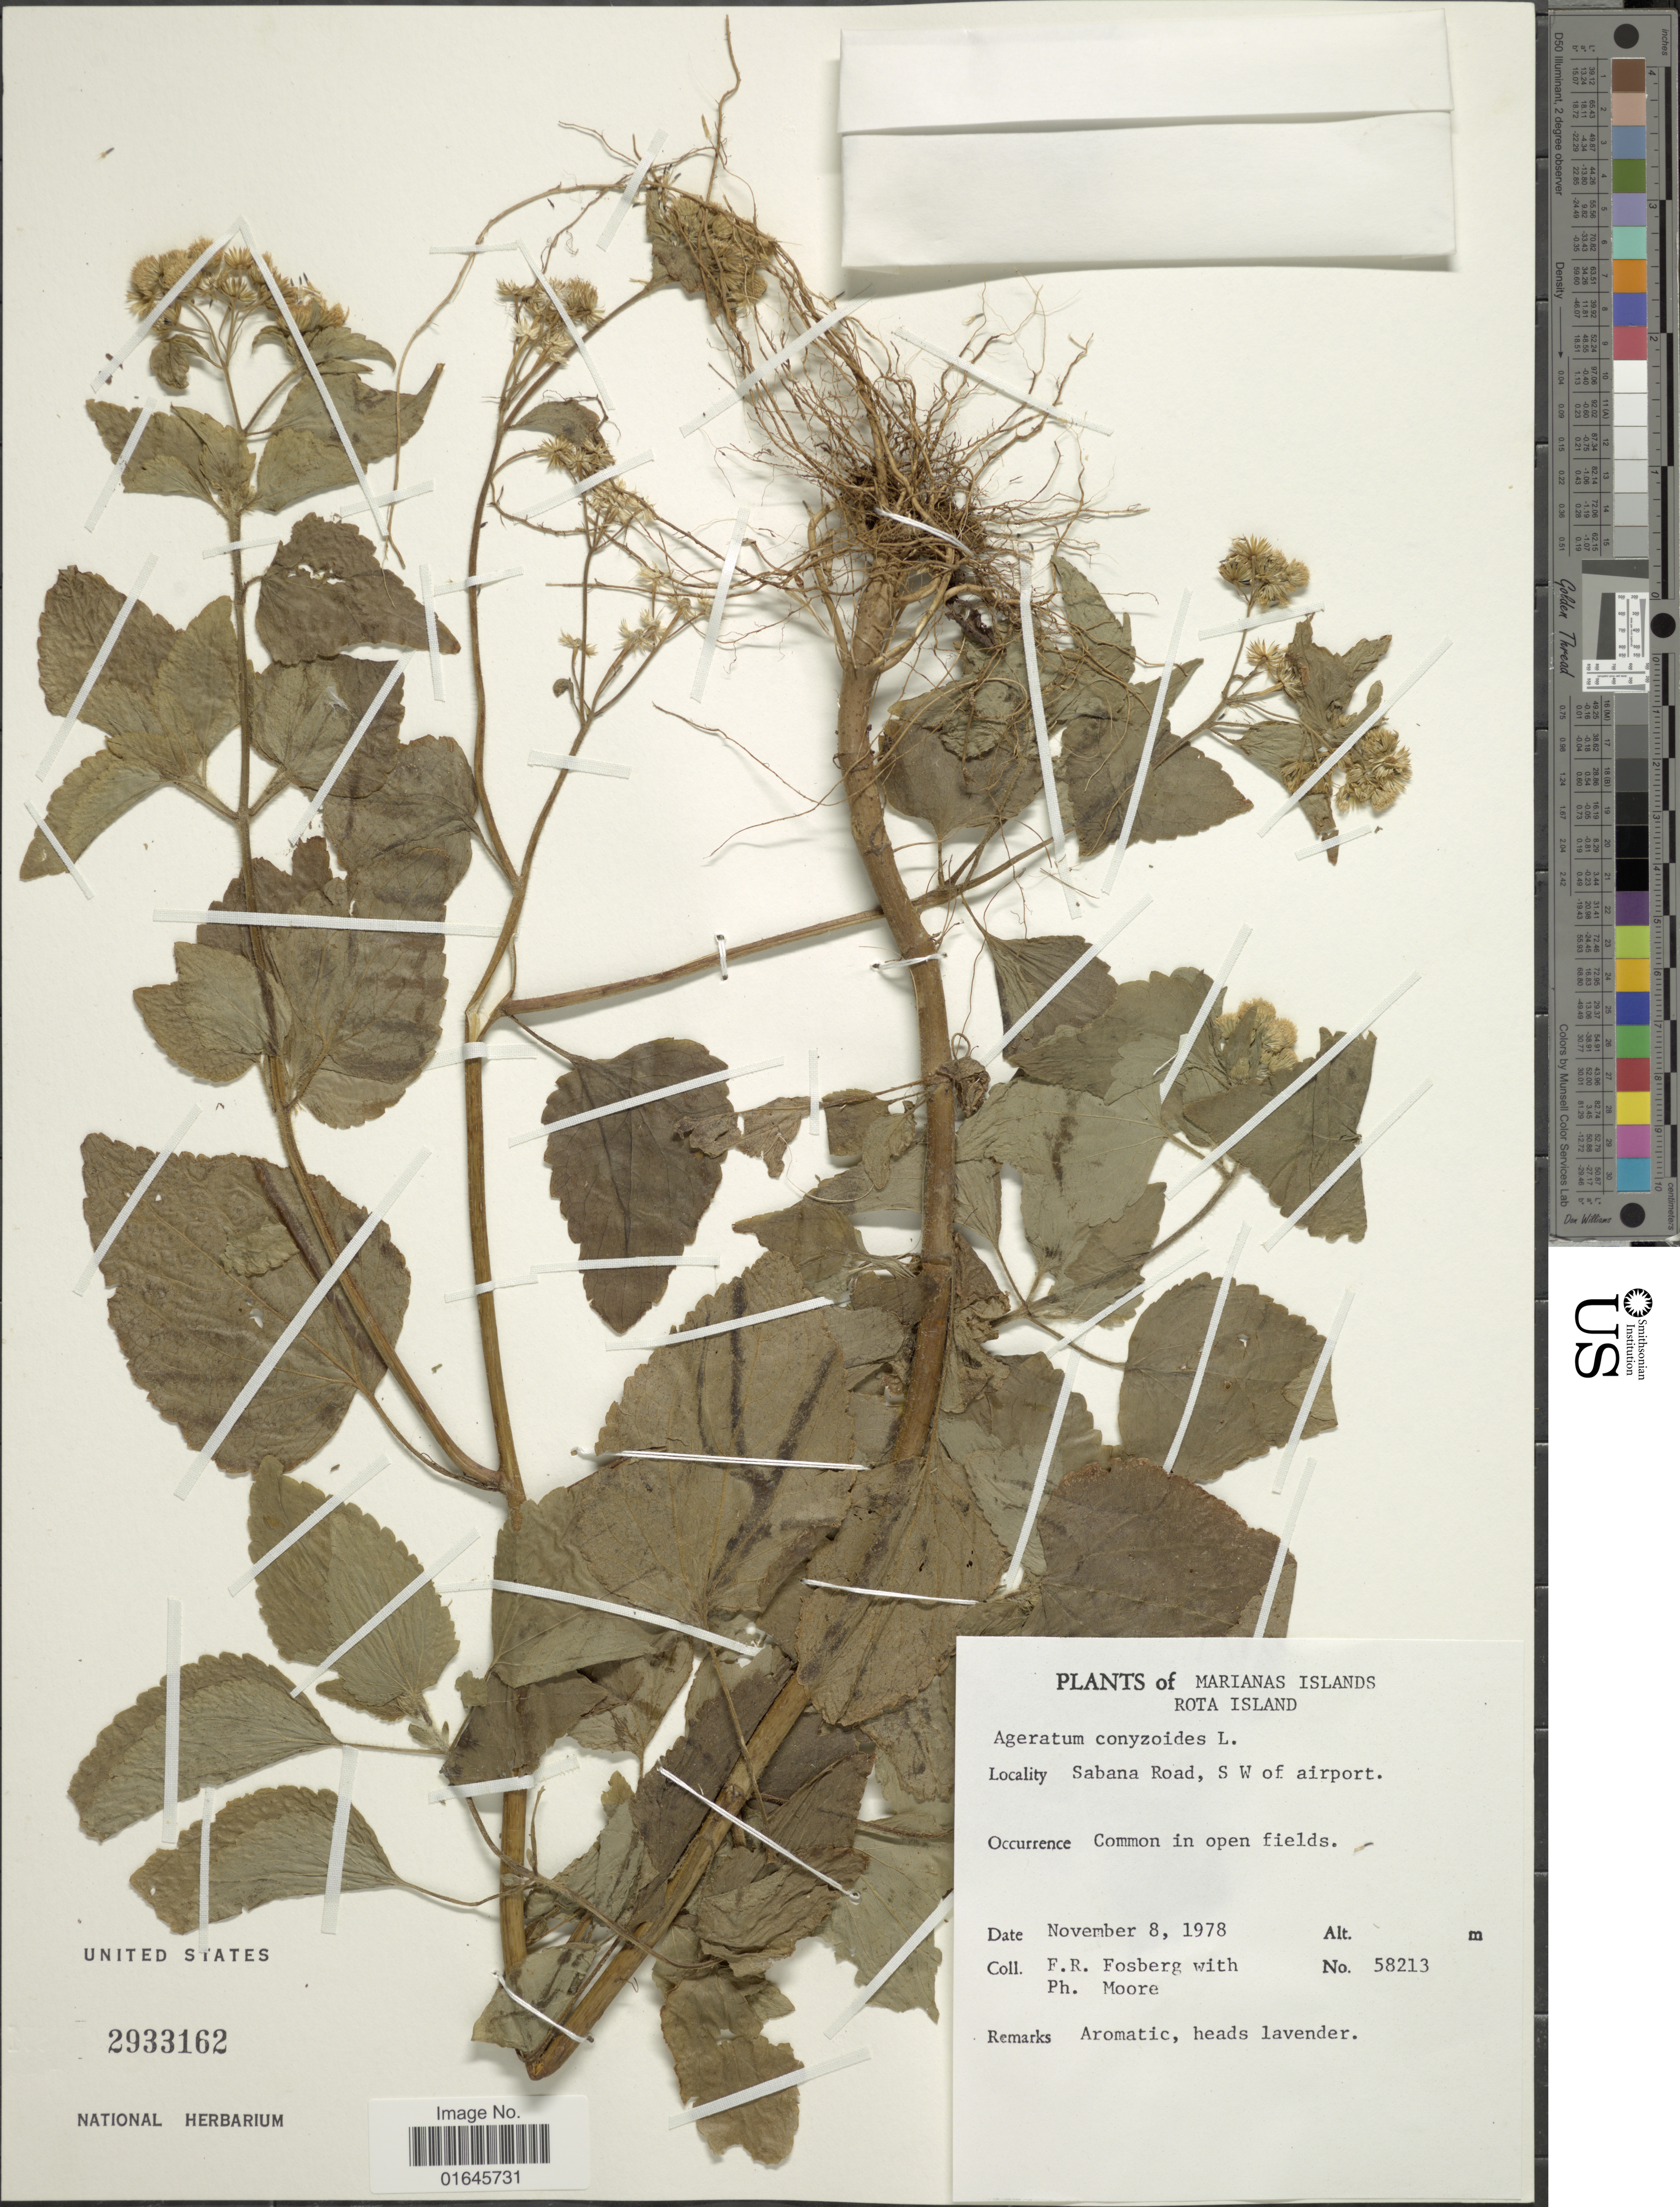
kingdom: Plantae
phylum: Tracheophyta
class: Magnoliopsida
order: Asterales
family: Asteraceae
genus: Ageratum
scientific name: Ageratum conyzoides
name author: L.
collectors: F. R. Fosberg & P. H. Moore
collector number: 58213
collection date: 1978-11-08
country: Northern Mariana Islands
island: Rota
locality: Rota Islands, Sabana Road, S.W. of airport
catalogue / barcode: US 2933162